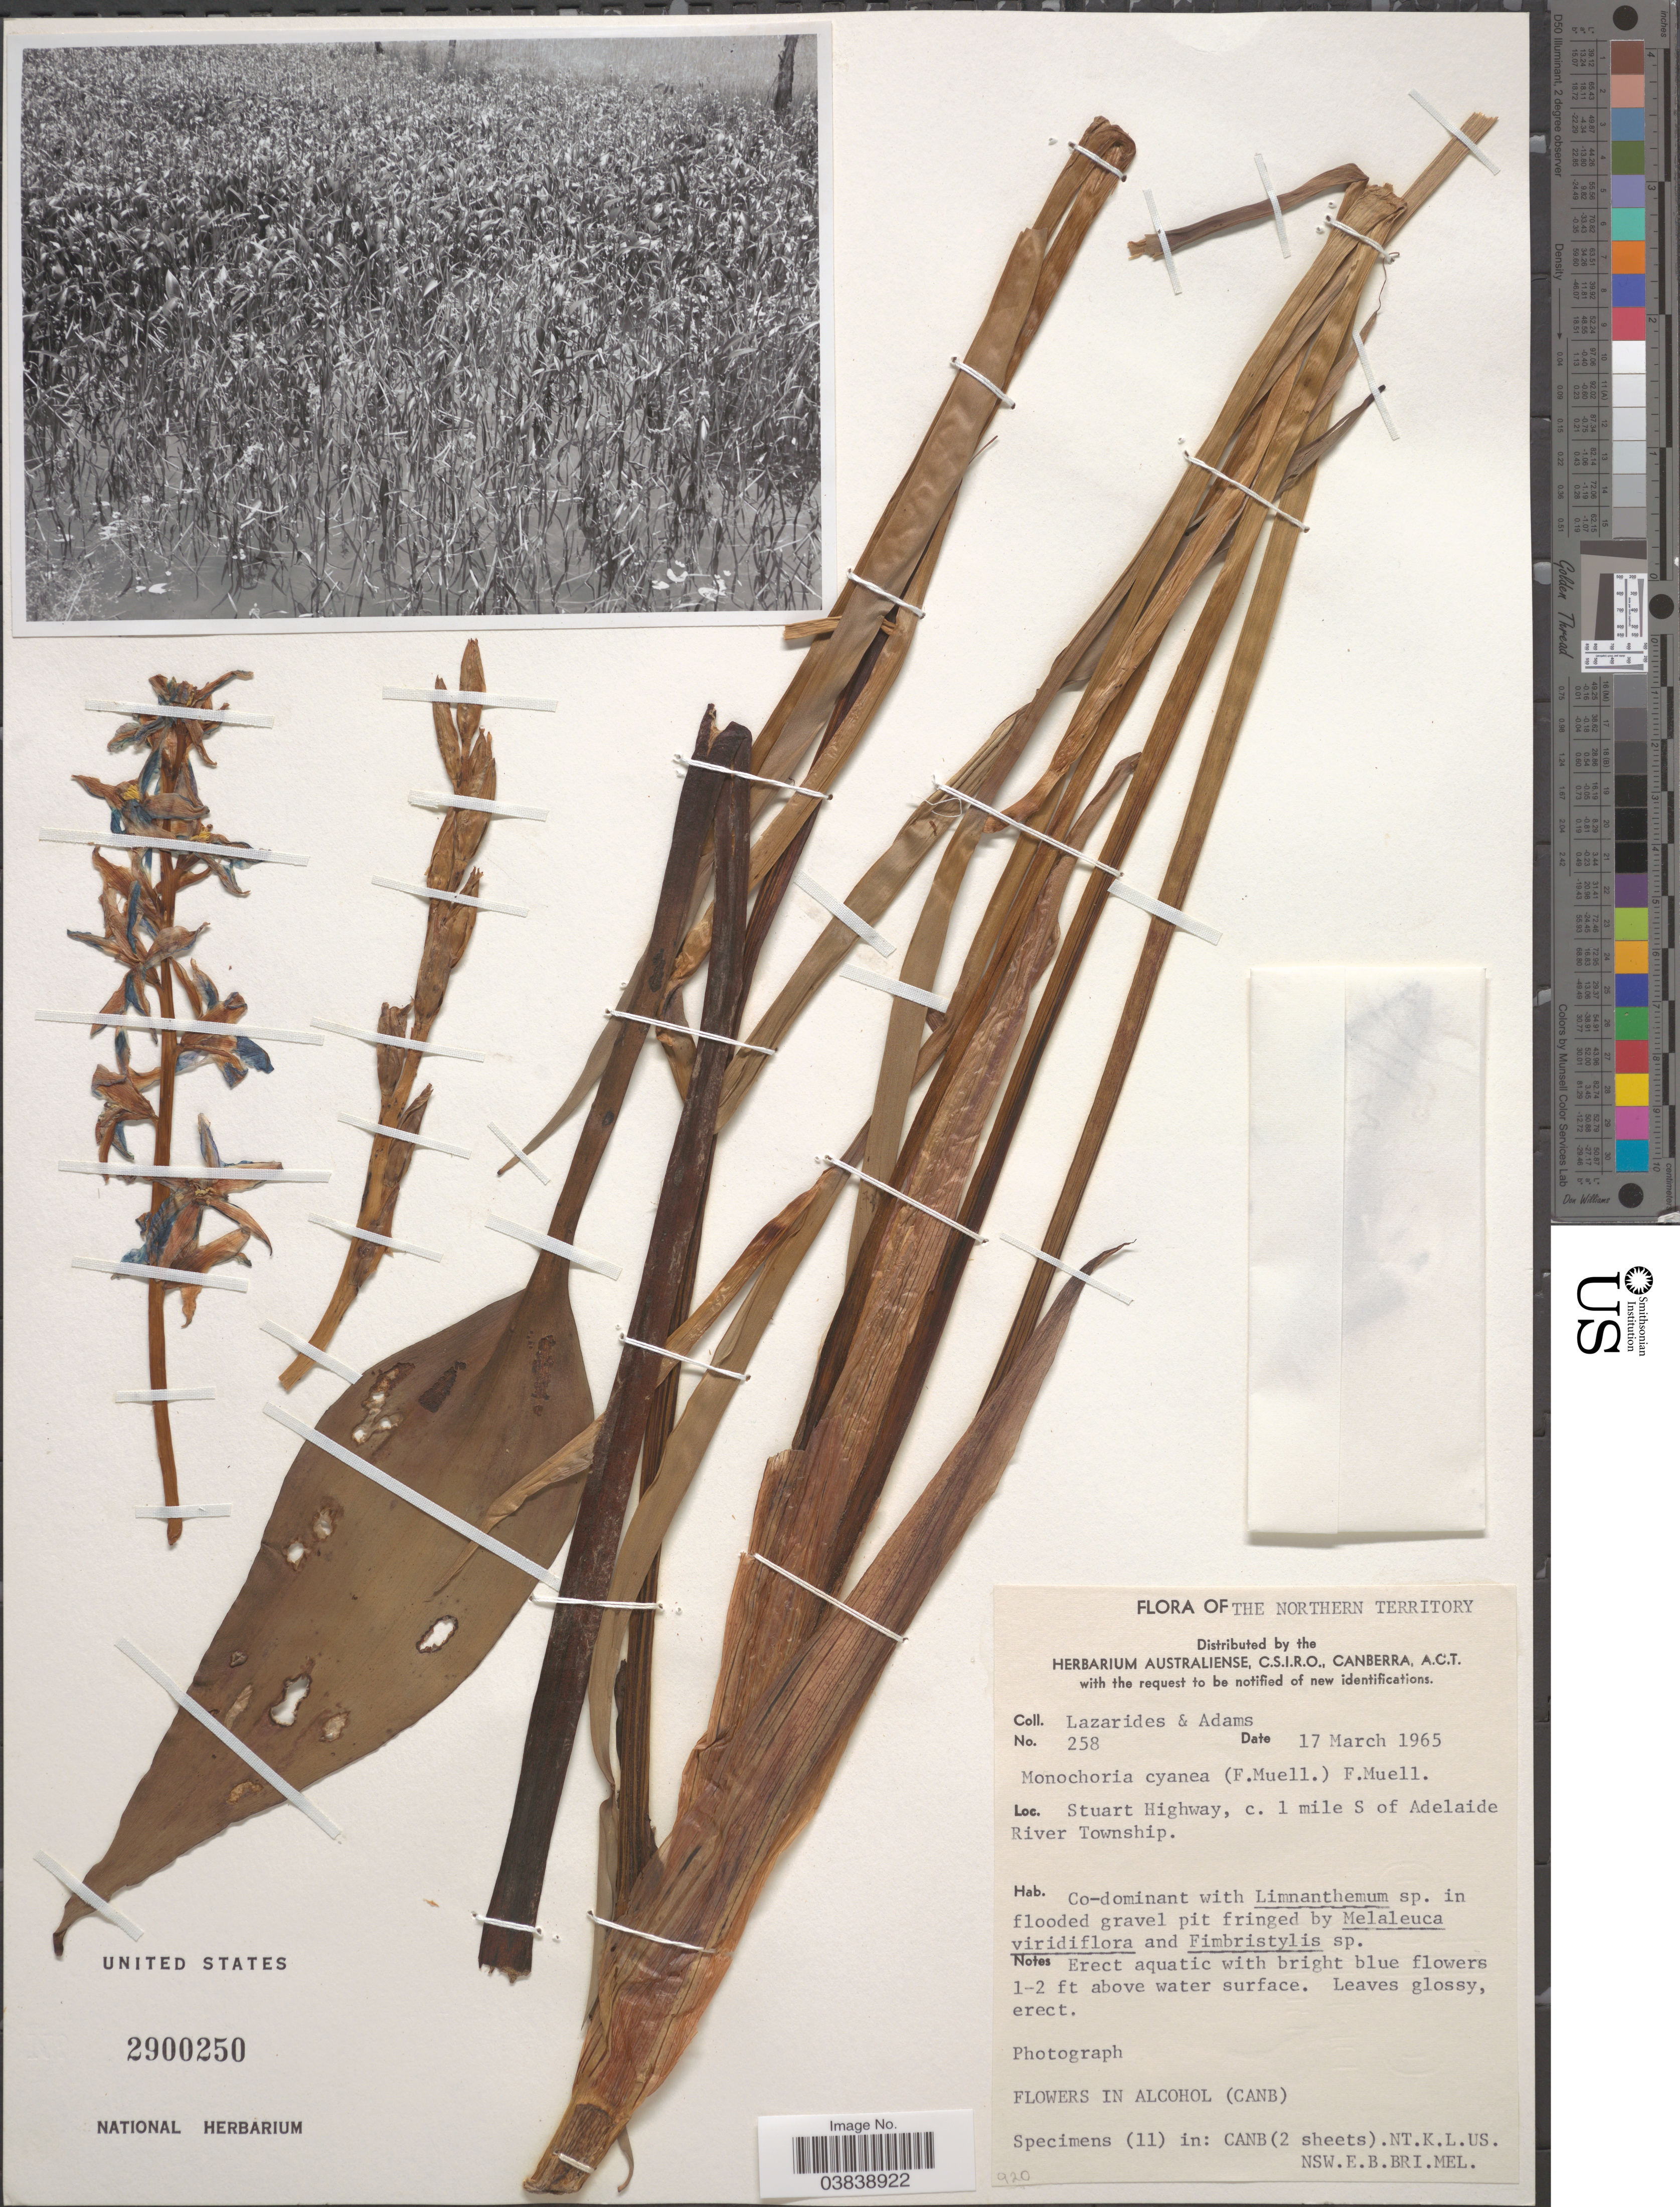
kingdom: Plantae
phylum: Tracheophyta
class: Liliopsida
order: Commelinales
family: Pontederiaceae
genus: Monochoria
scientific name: Monochoria cyanea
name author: (F. Muell.) F. Muell.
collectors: M. Lazarides & Adams, --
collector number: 258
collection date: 1965-03-17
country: Australia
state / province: Northern Territory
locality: Stuart Highway, c. 1 mile S of Adelaide River Township.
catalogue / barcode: US 2900250